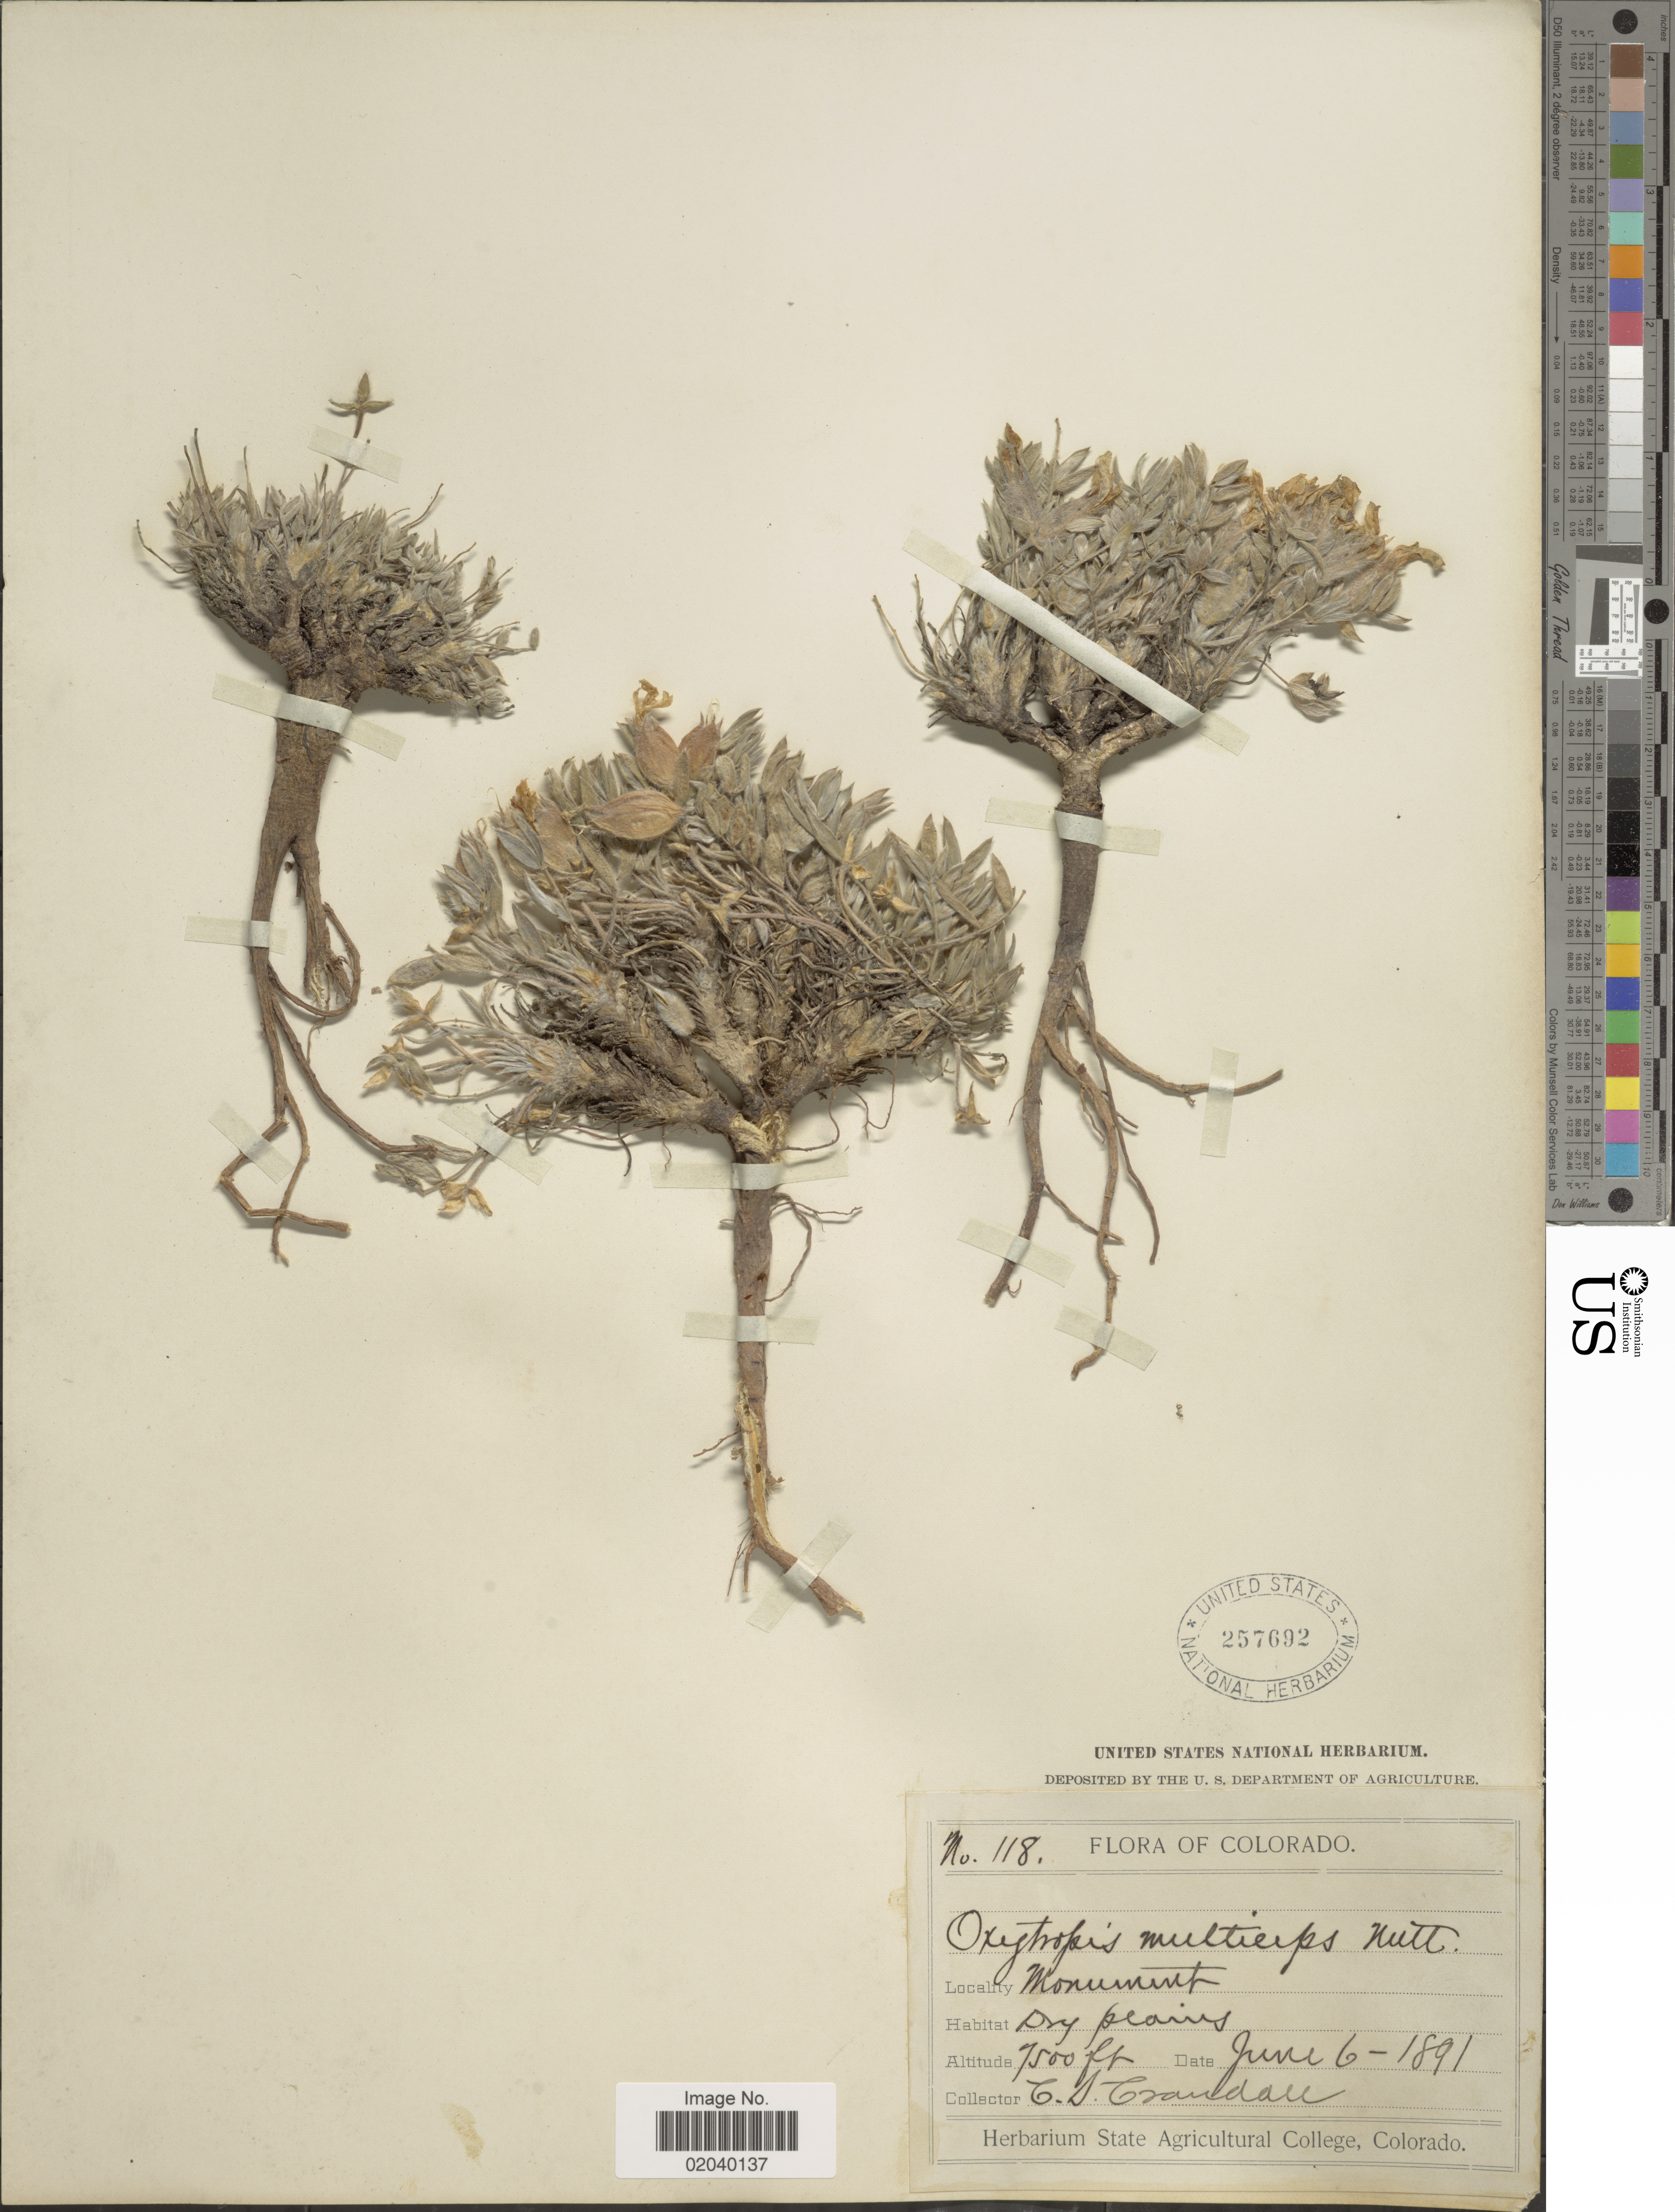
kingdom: Plantae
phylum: Tracheophyta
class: Magnoliopsida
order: Fabales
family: Fabaceae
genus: Oxytropis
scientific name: Oxytropis muticeps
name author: Nutt.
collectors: C. Crandall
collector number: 118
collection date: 1891-06-06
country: United States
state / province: Colorado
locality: Monument, Dry plains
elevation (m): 2286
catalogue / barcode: US 257692